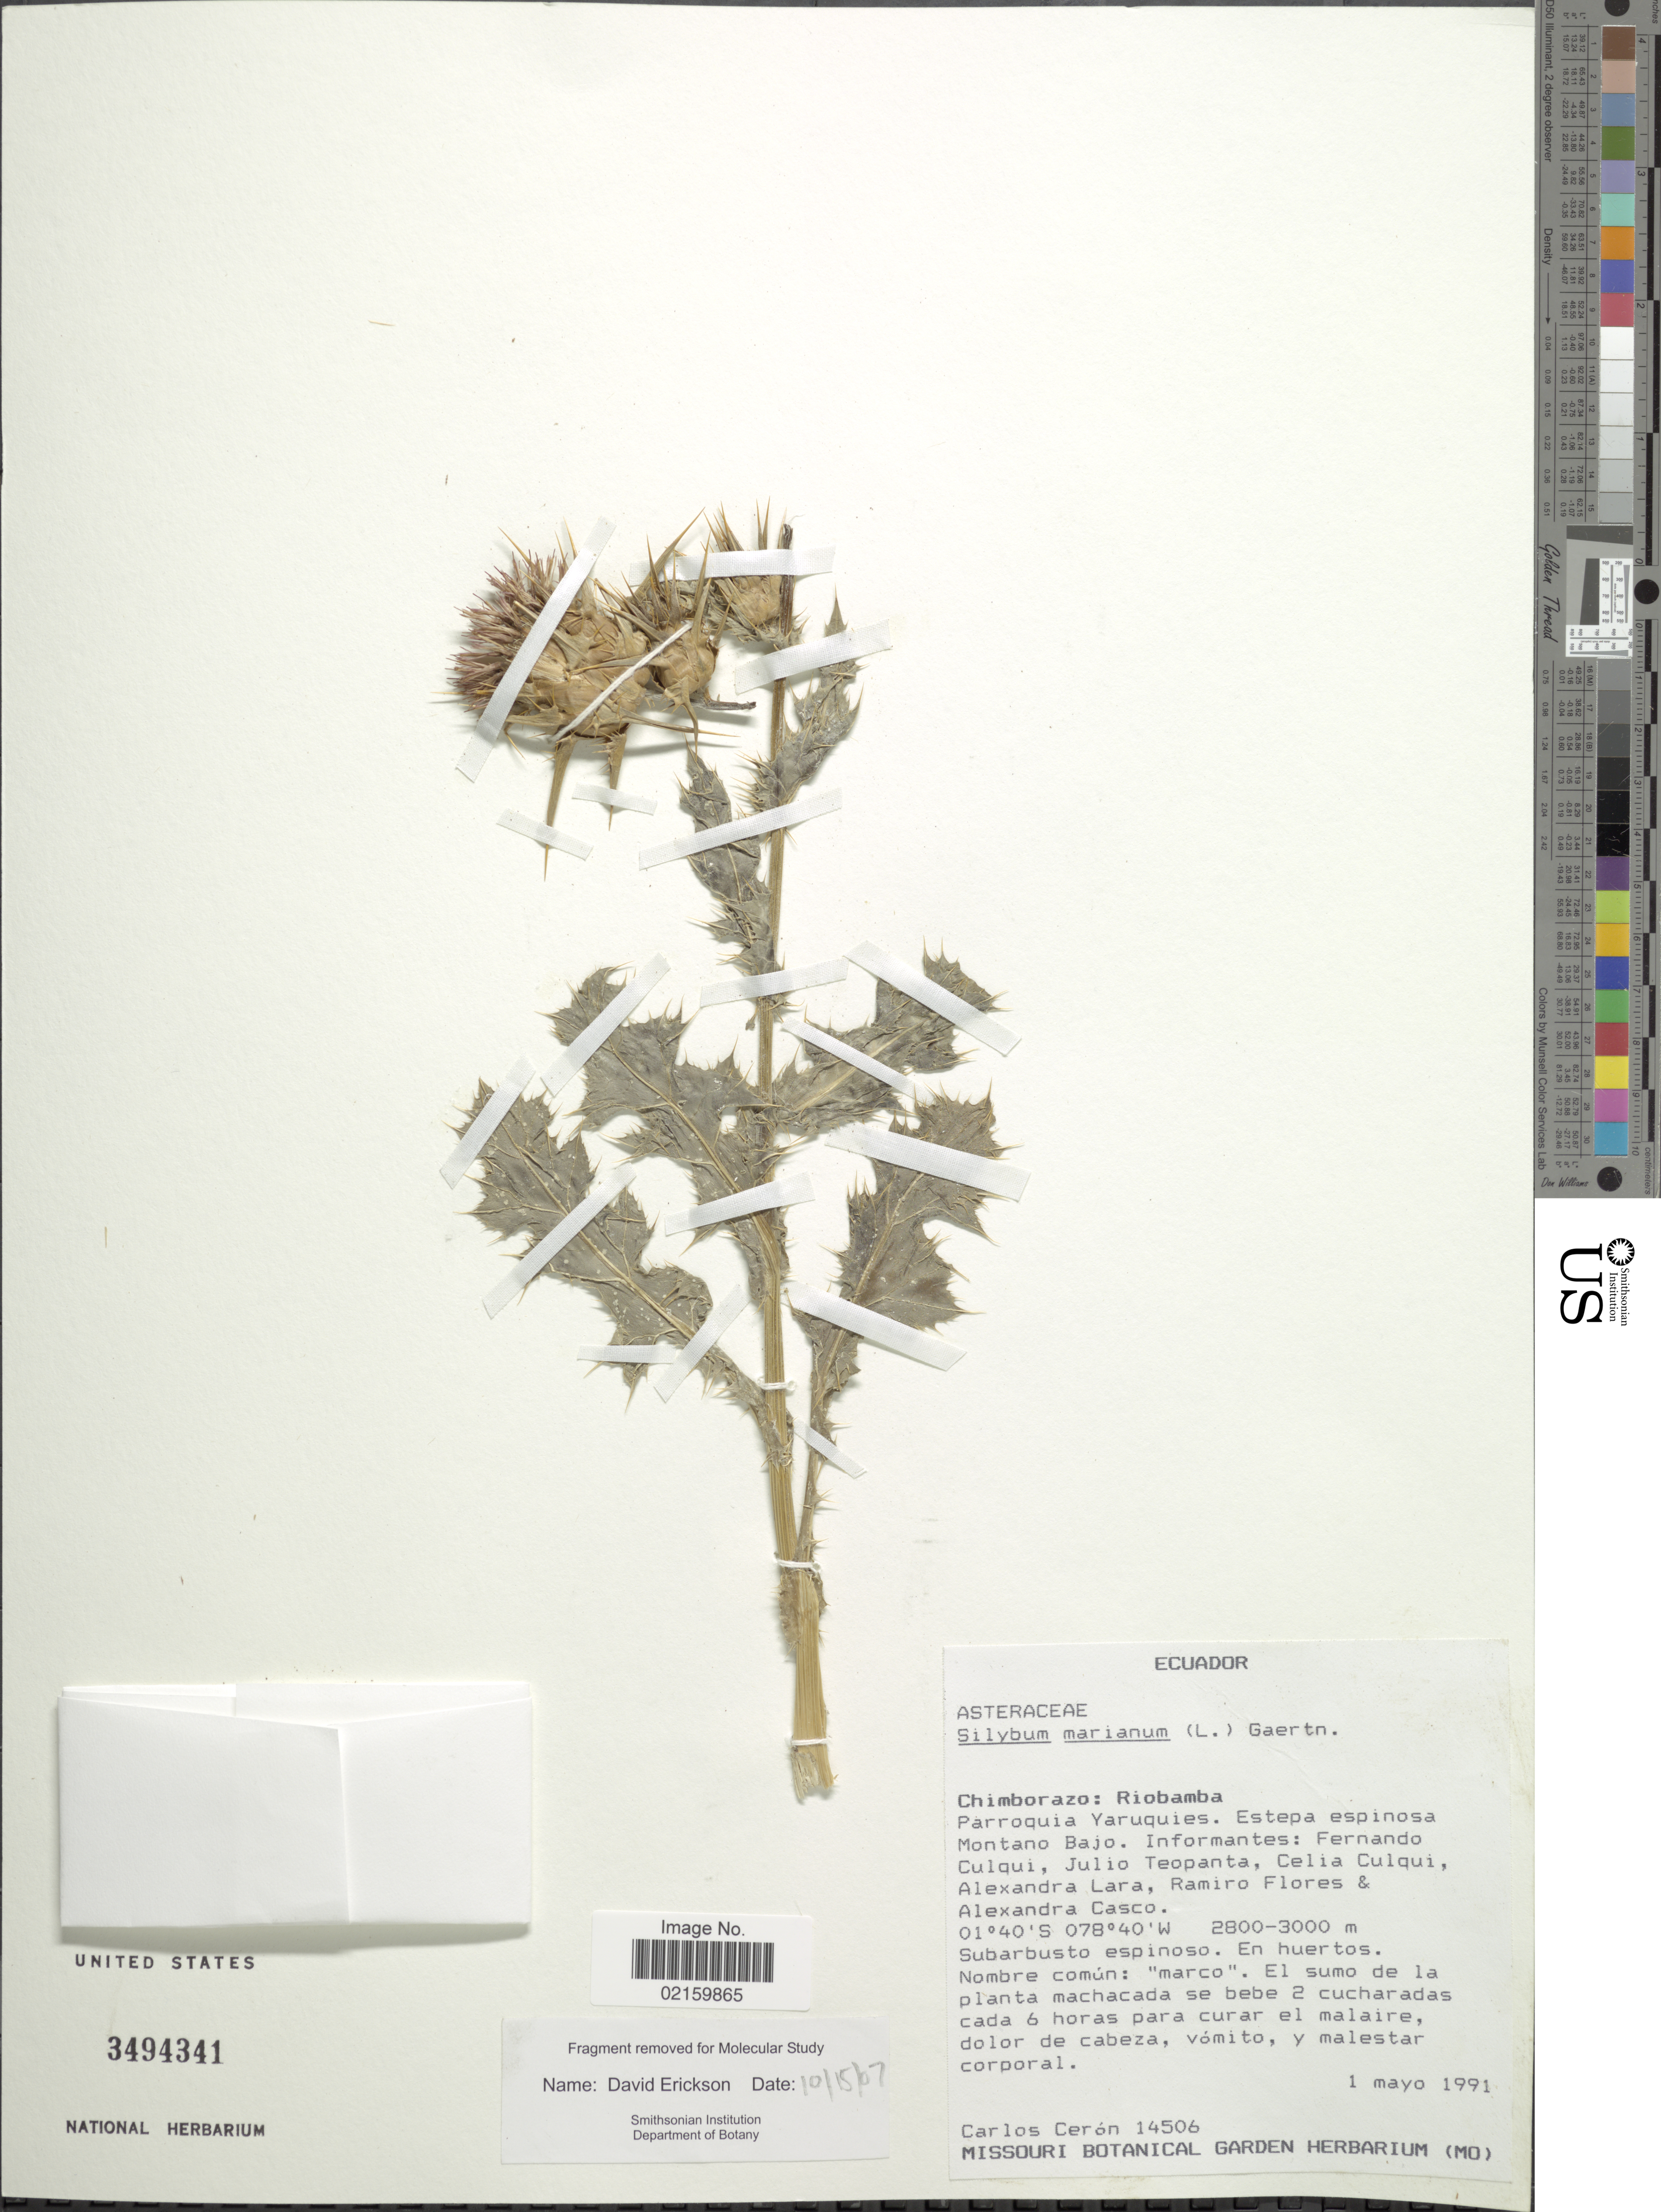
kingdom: Plantae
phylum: Tracheophyta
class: Magnoliopsida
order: Asterales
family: Asteraceae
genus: Silybum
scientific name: Silybum marianum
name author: (L.) Gaertn.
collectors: C. E. Cerón M.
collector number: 14506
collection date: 1991-05-01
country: Ecuador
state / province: Chimborazo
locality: Chimborazo: Riobamba. Parraquia Yaruquies. Estepa espinosa Montano Bajo.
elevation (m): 2800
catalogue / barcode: US 3494341